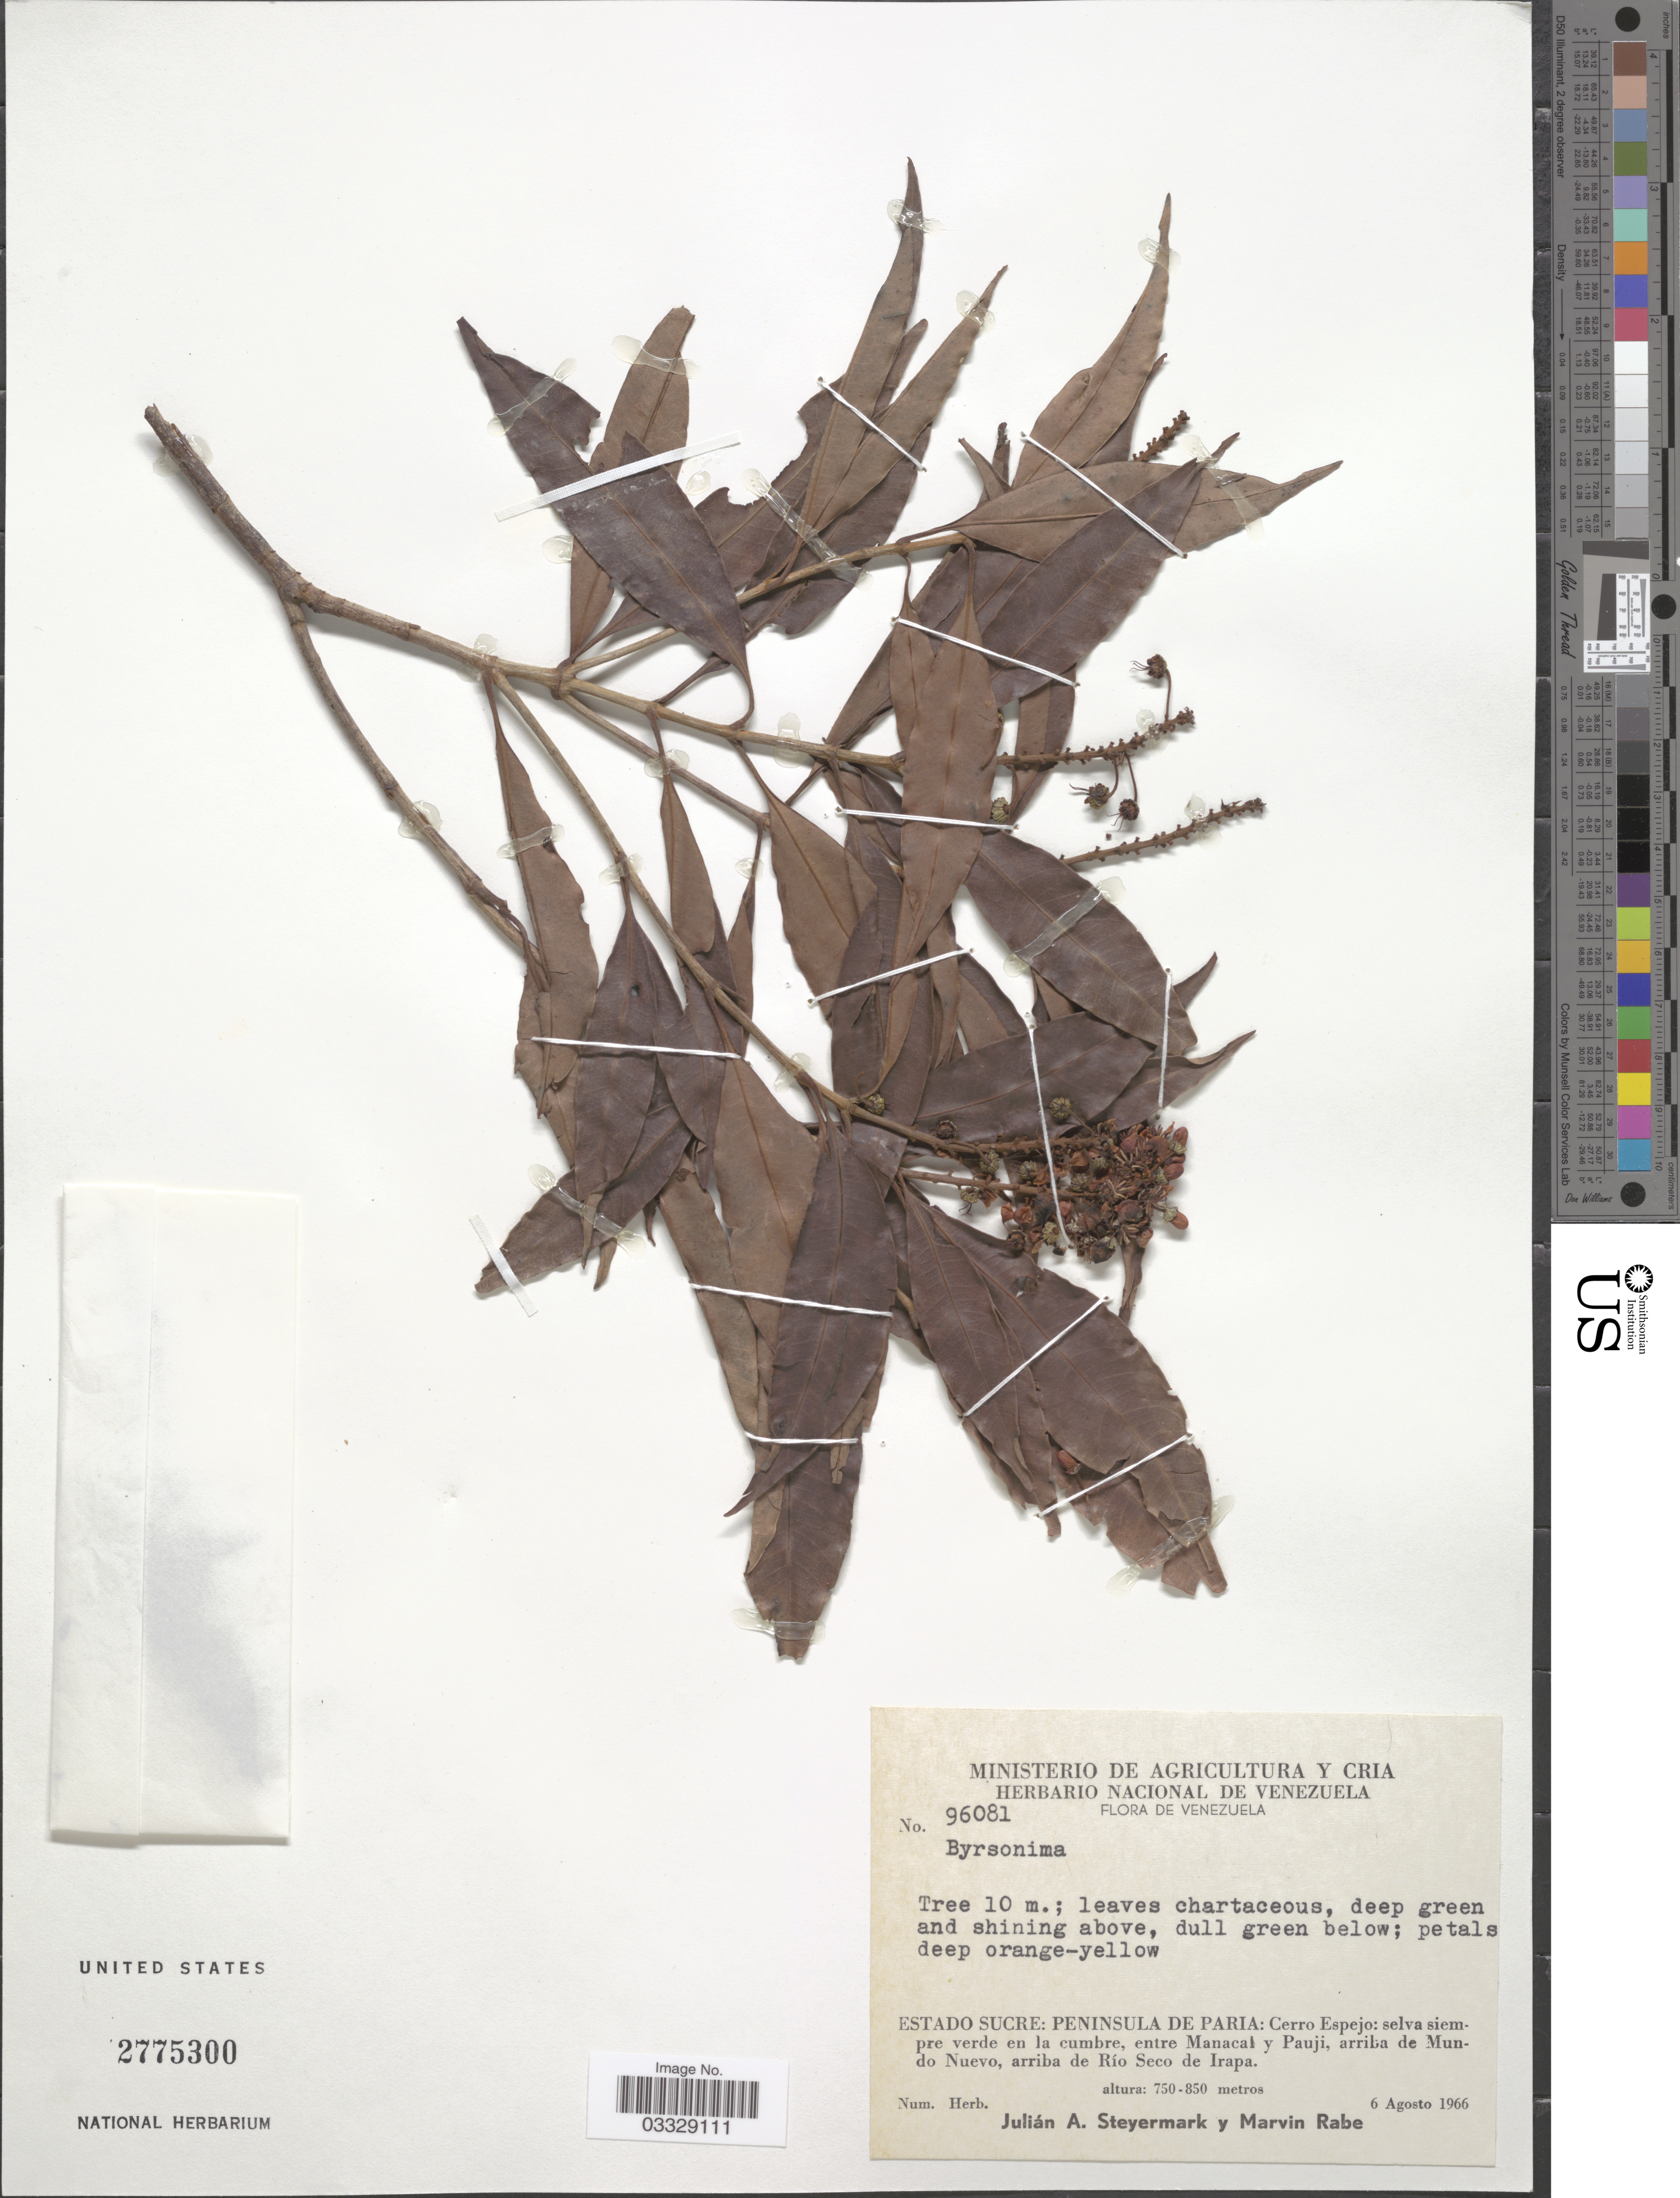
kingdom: Plantae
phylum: Tracheophyta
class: Magnoliopsida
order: Malpighiales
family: Malpighiaceae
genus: Byrsonima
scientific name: Byrsonima sp.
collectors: J. Steyermark & M. Rabe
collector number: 96081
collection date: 1966-08-06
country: Venezuela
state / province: Sucre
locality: Peninsula de Paria: Cerro Espejo: selva siempre verde en la cumbre, entre Manacal y Pauji, arriba de Mundo Nuevo, arriba del Río Seco de Irapa.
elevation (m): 750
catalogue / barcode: US 2775300